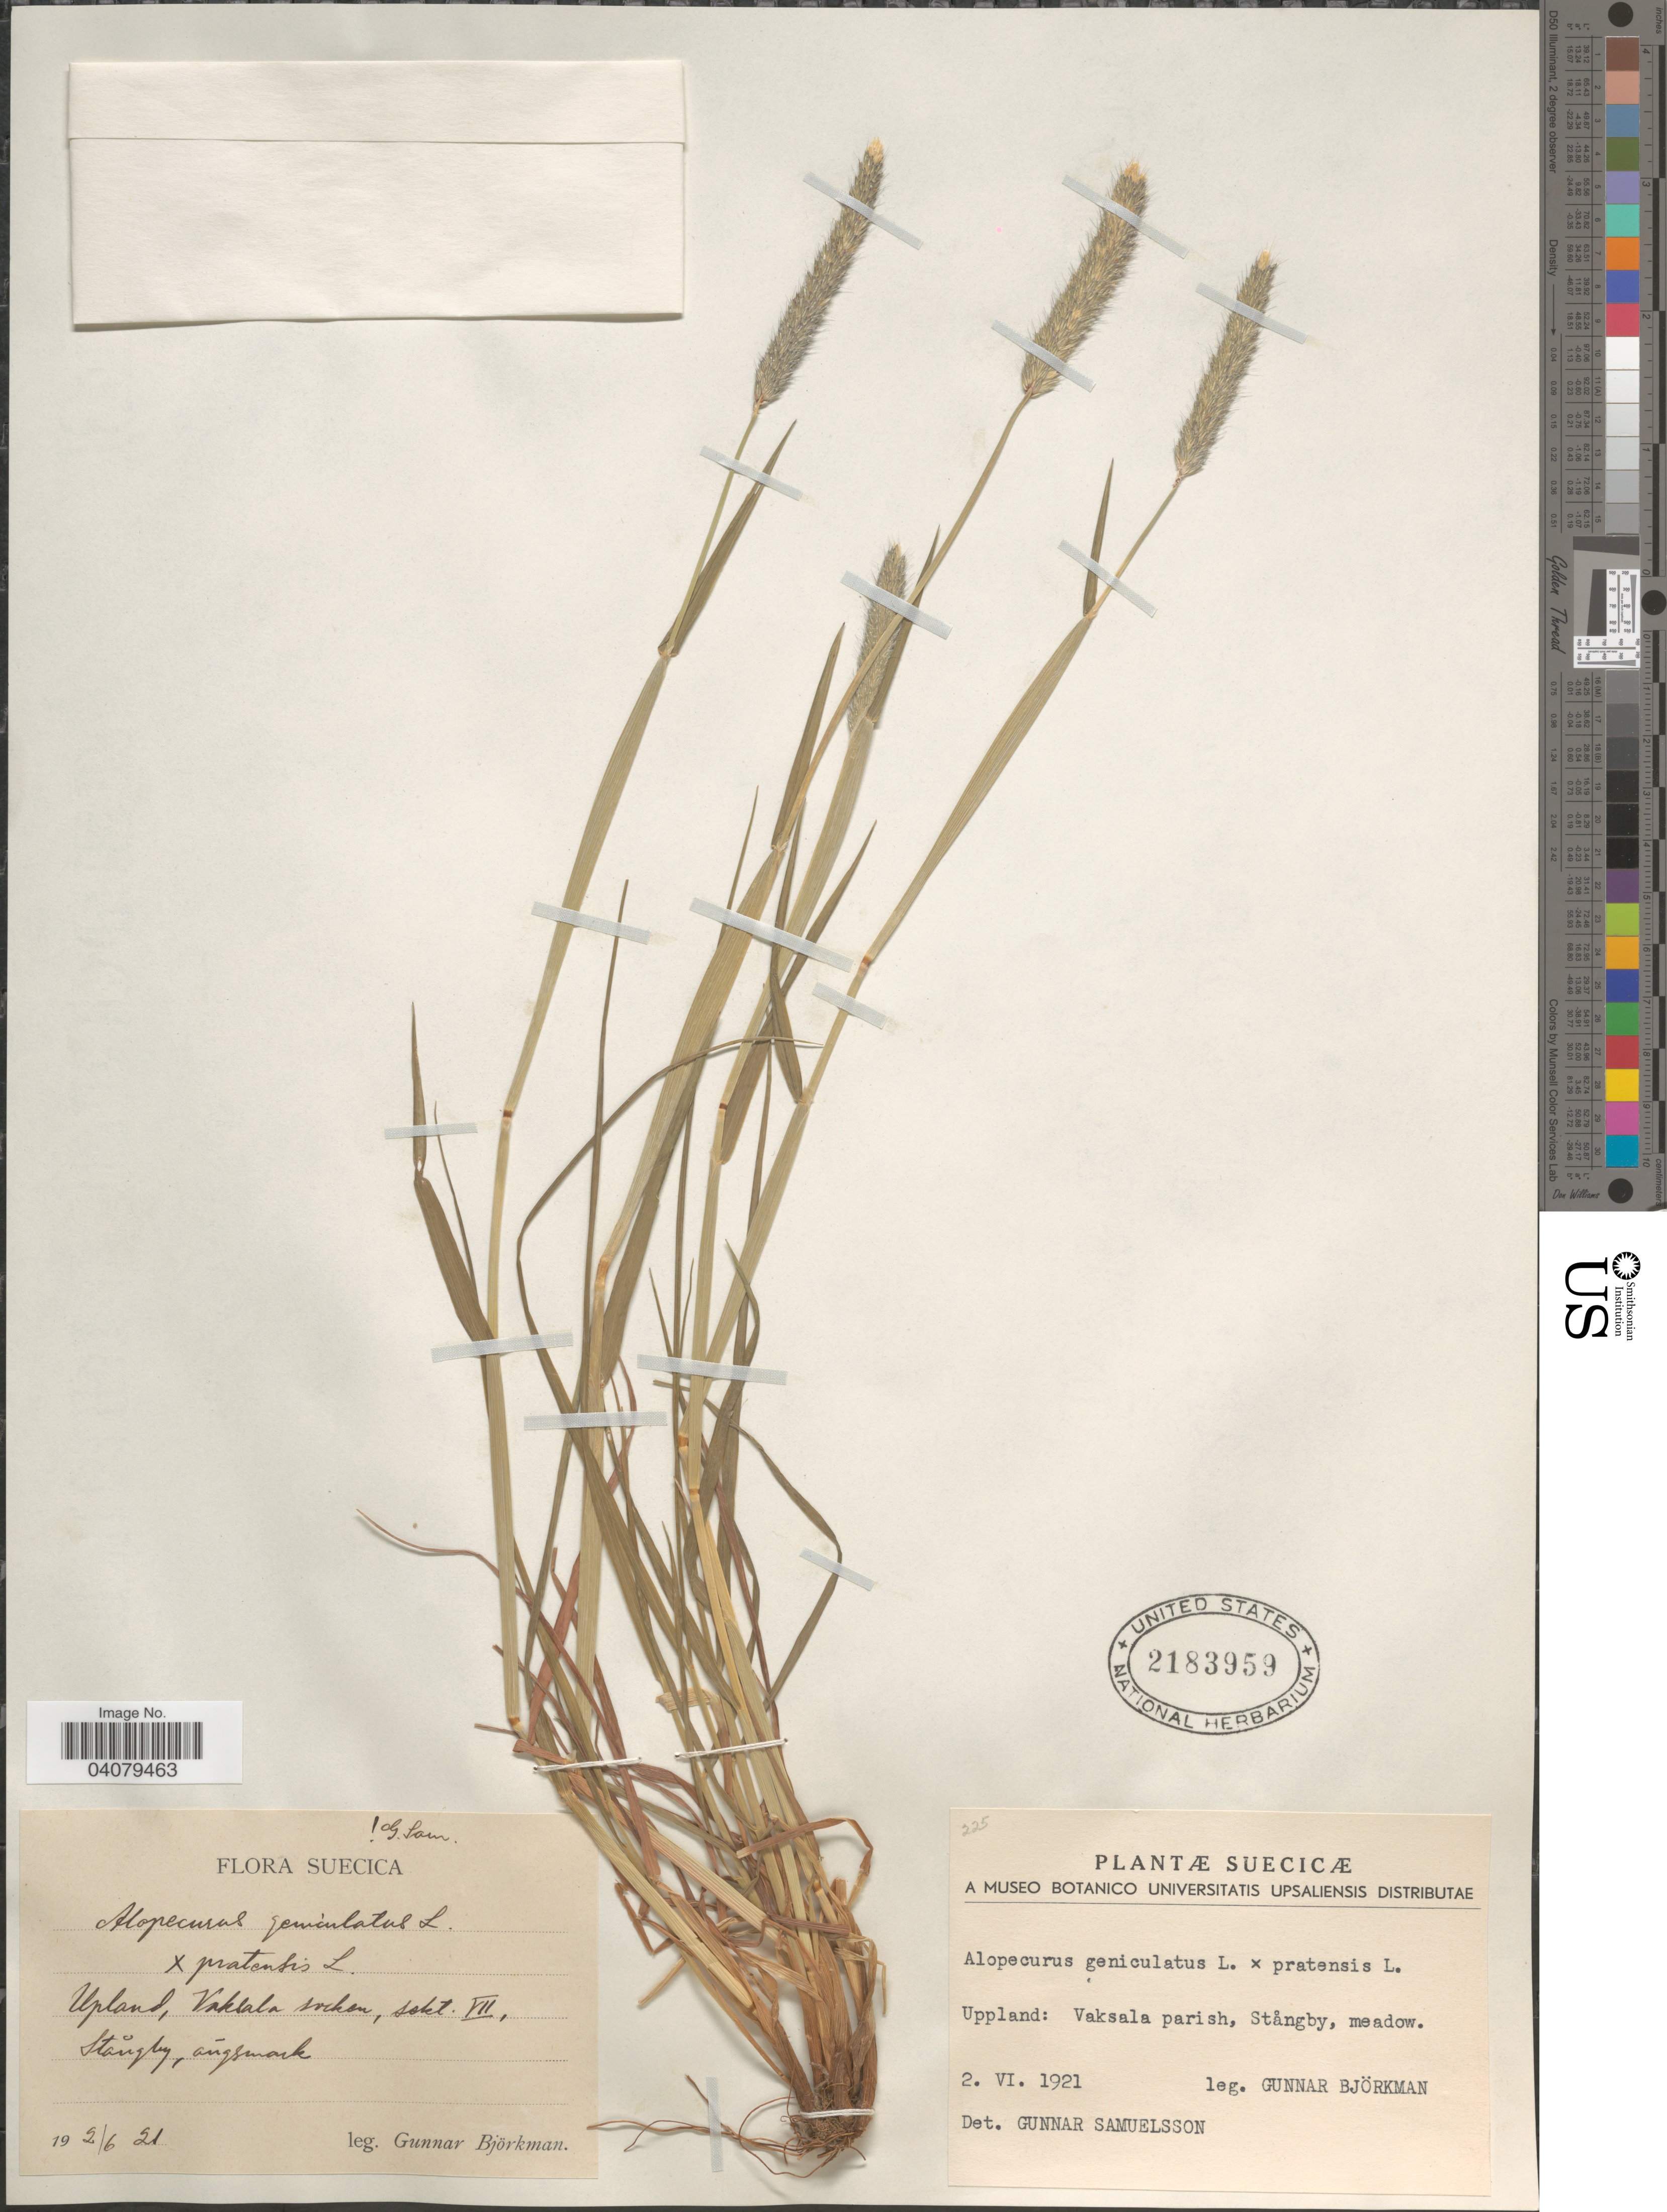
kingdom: Plantae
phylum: Tracheophyta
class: Liliopsida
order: Poales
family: Poaceae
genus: Alopecurus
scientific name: Alopecurus geniculatus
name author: L.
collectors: G. Bjorkman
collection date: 1921-06-02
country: Sweden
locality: Suecicæ. Uppland: Vaksala parish, Stångby, meadow.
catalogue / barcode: US 2183959